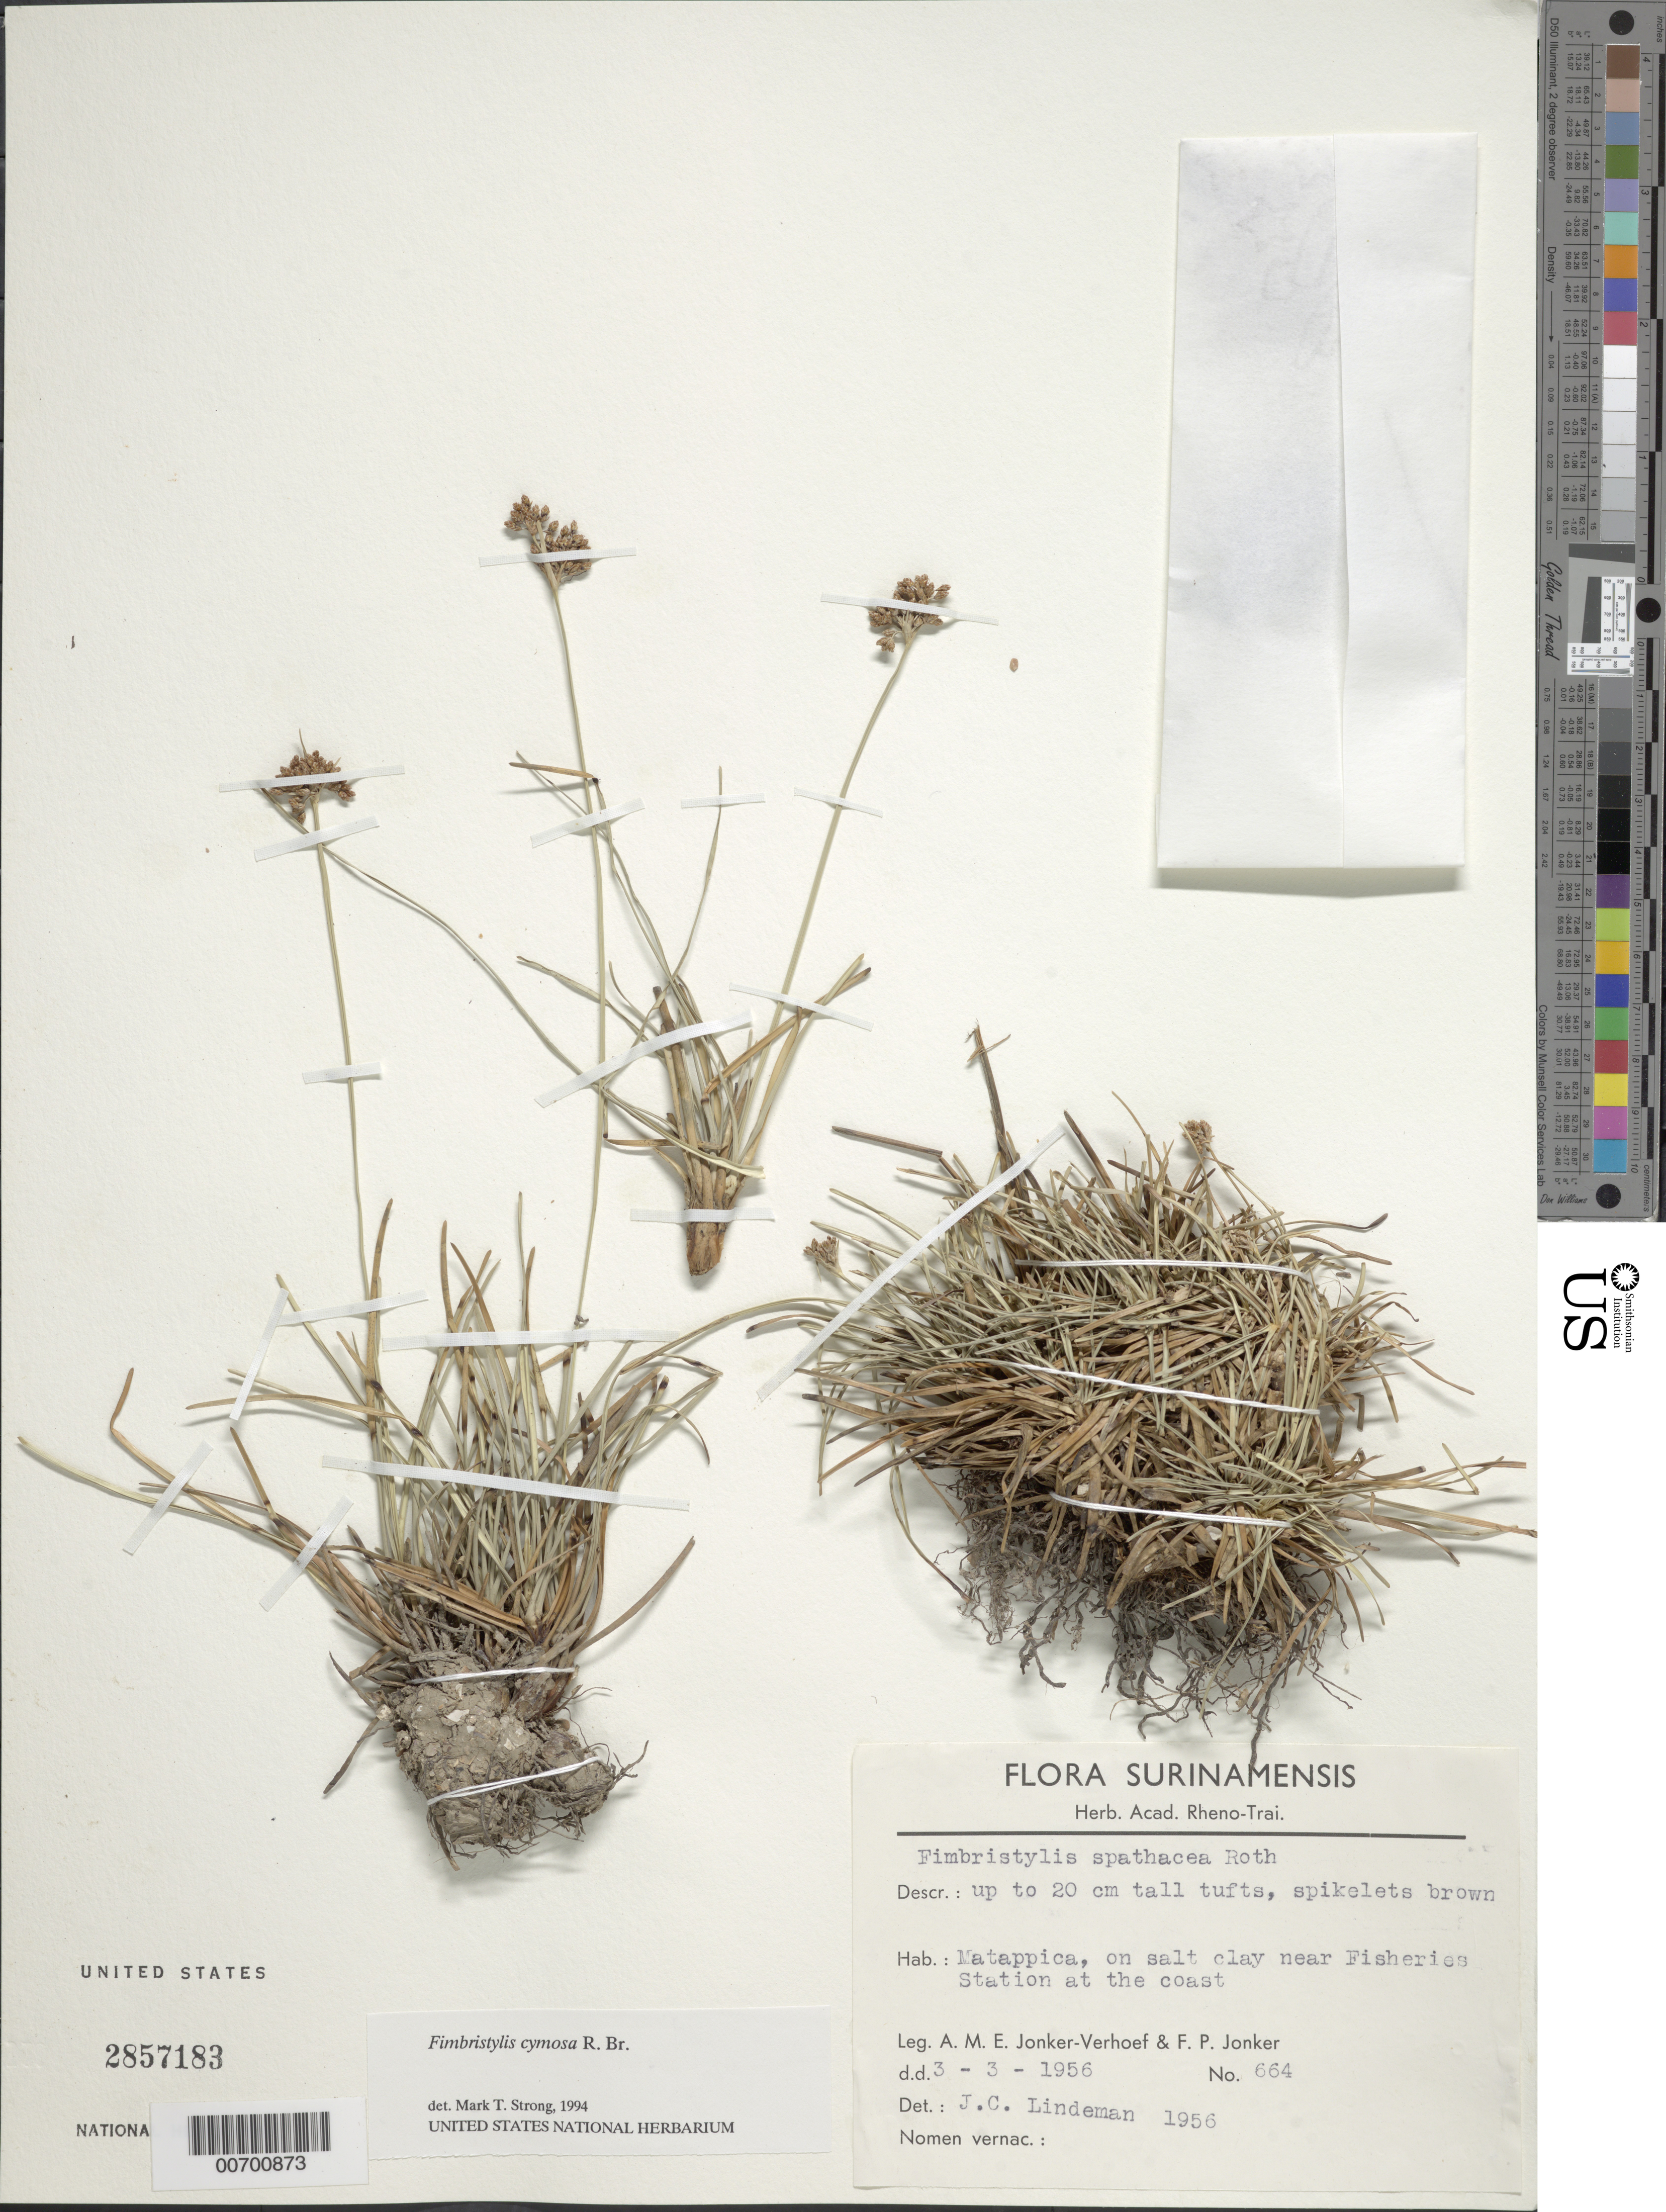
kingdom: Plantae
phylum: Tracheophyta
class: Liliopsida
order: Poales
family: Cyperaceae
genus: Fimbristylis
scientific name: Fimbristylis cymosa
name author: R. Br.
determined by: Strong, M. T., (US), Smithsonian Institution - National Museum of Natural History (UNITED STATES)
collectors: A. M. Jonker & F. P. Jonker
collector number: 664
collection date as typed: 3-Mar-56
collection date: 1956-03-03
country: Suriname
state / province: Commewijne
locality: Matappica, near Fisheries Station at the coast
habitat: On salt clay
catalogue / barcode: US 2857183